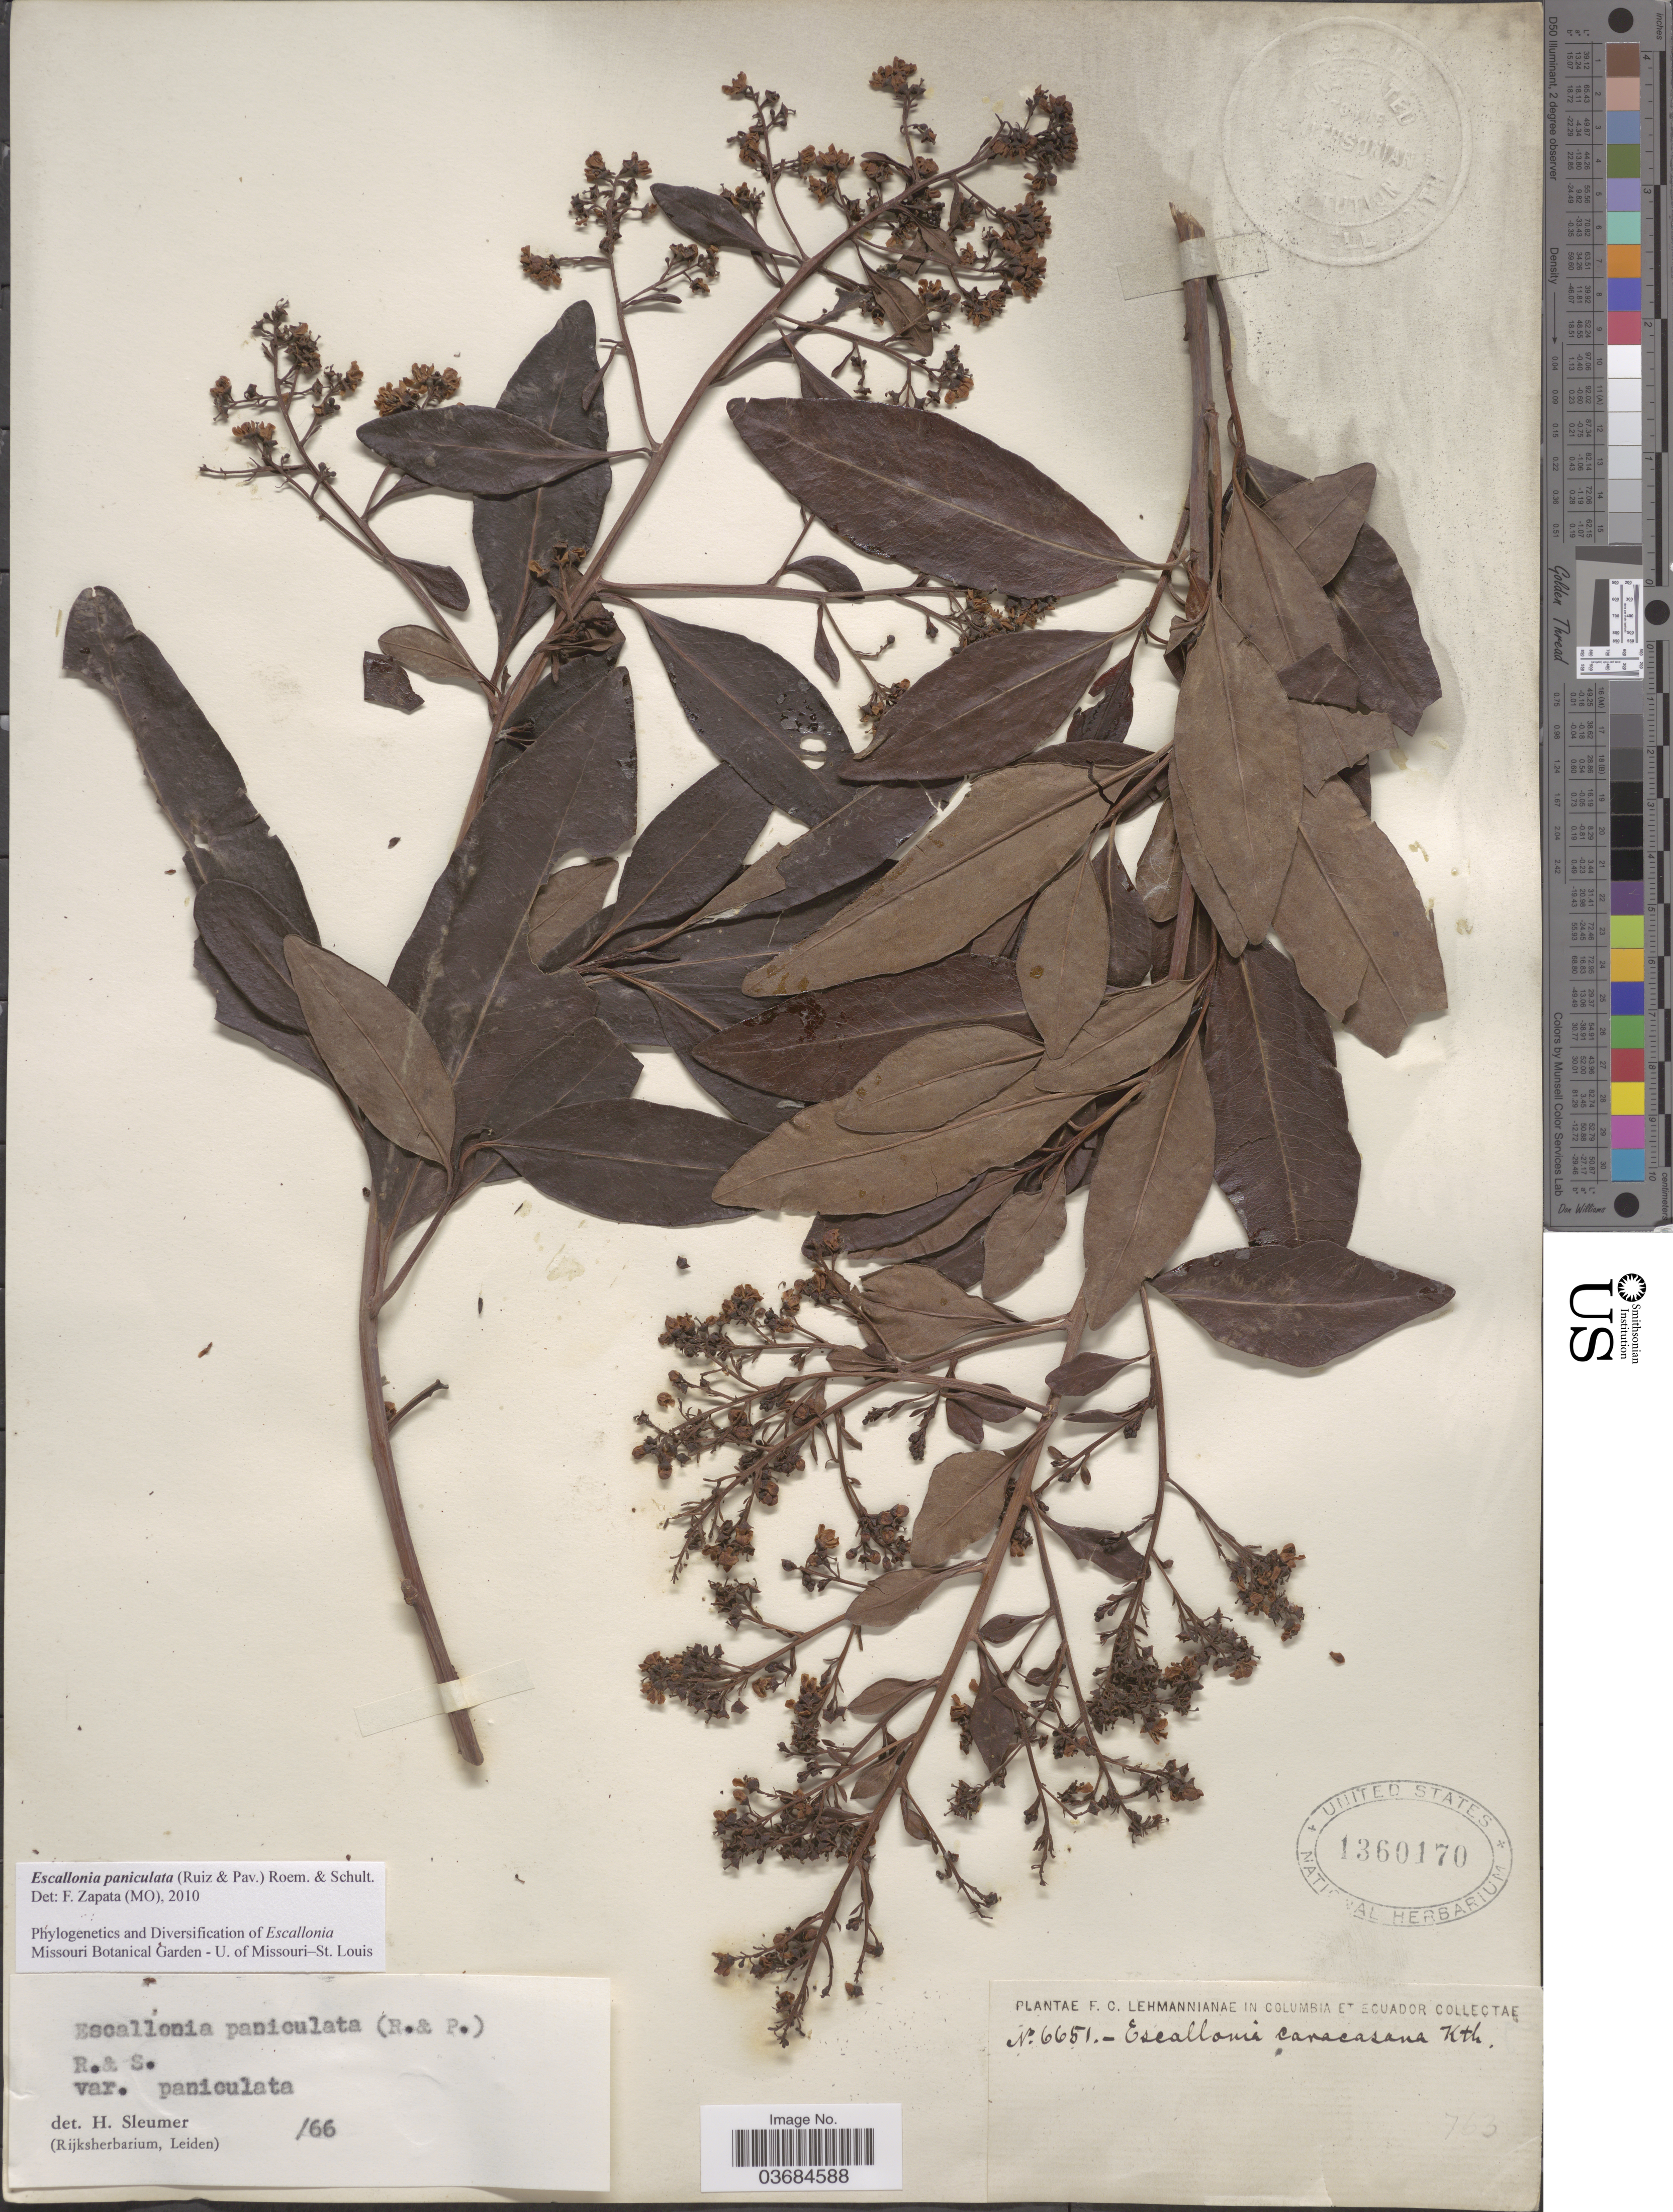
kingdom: Plantae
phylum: Tracheophyta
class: Magnoliopsida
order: Escalloniales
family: Escalloniaceae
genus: Escallonia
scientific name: Escallonia paniculata var. paniculata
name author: (Ruiz & Pav.) Roem. & Schult.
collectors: F. C. Lehmann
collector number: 6651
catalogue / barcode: US 1360170